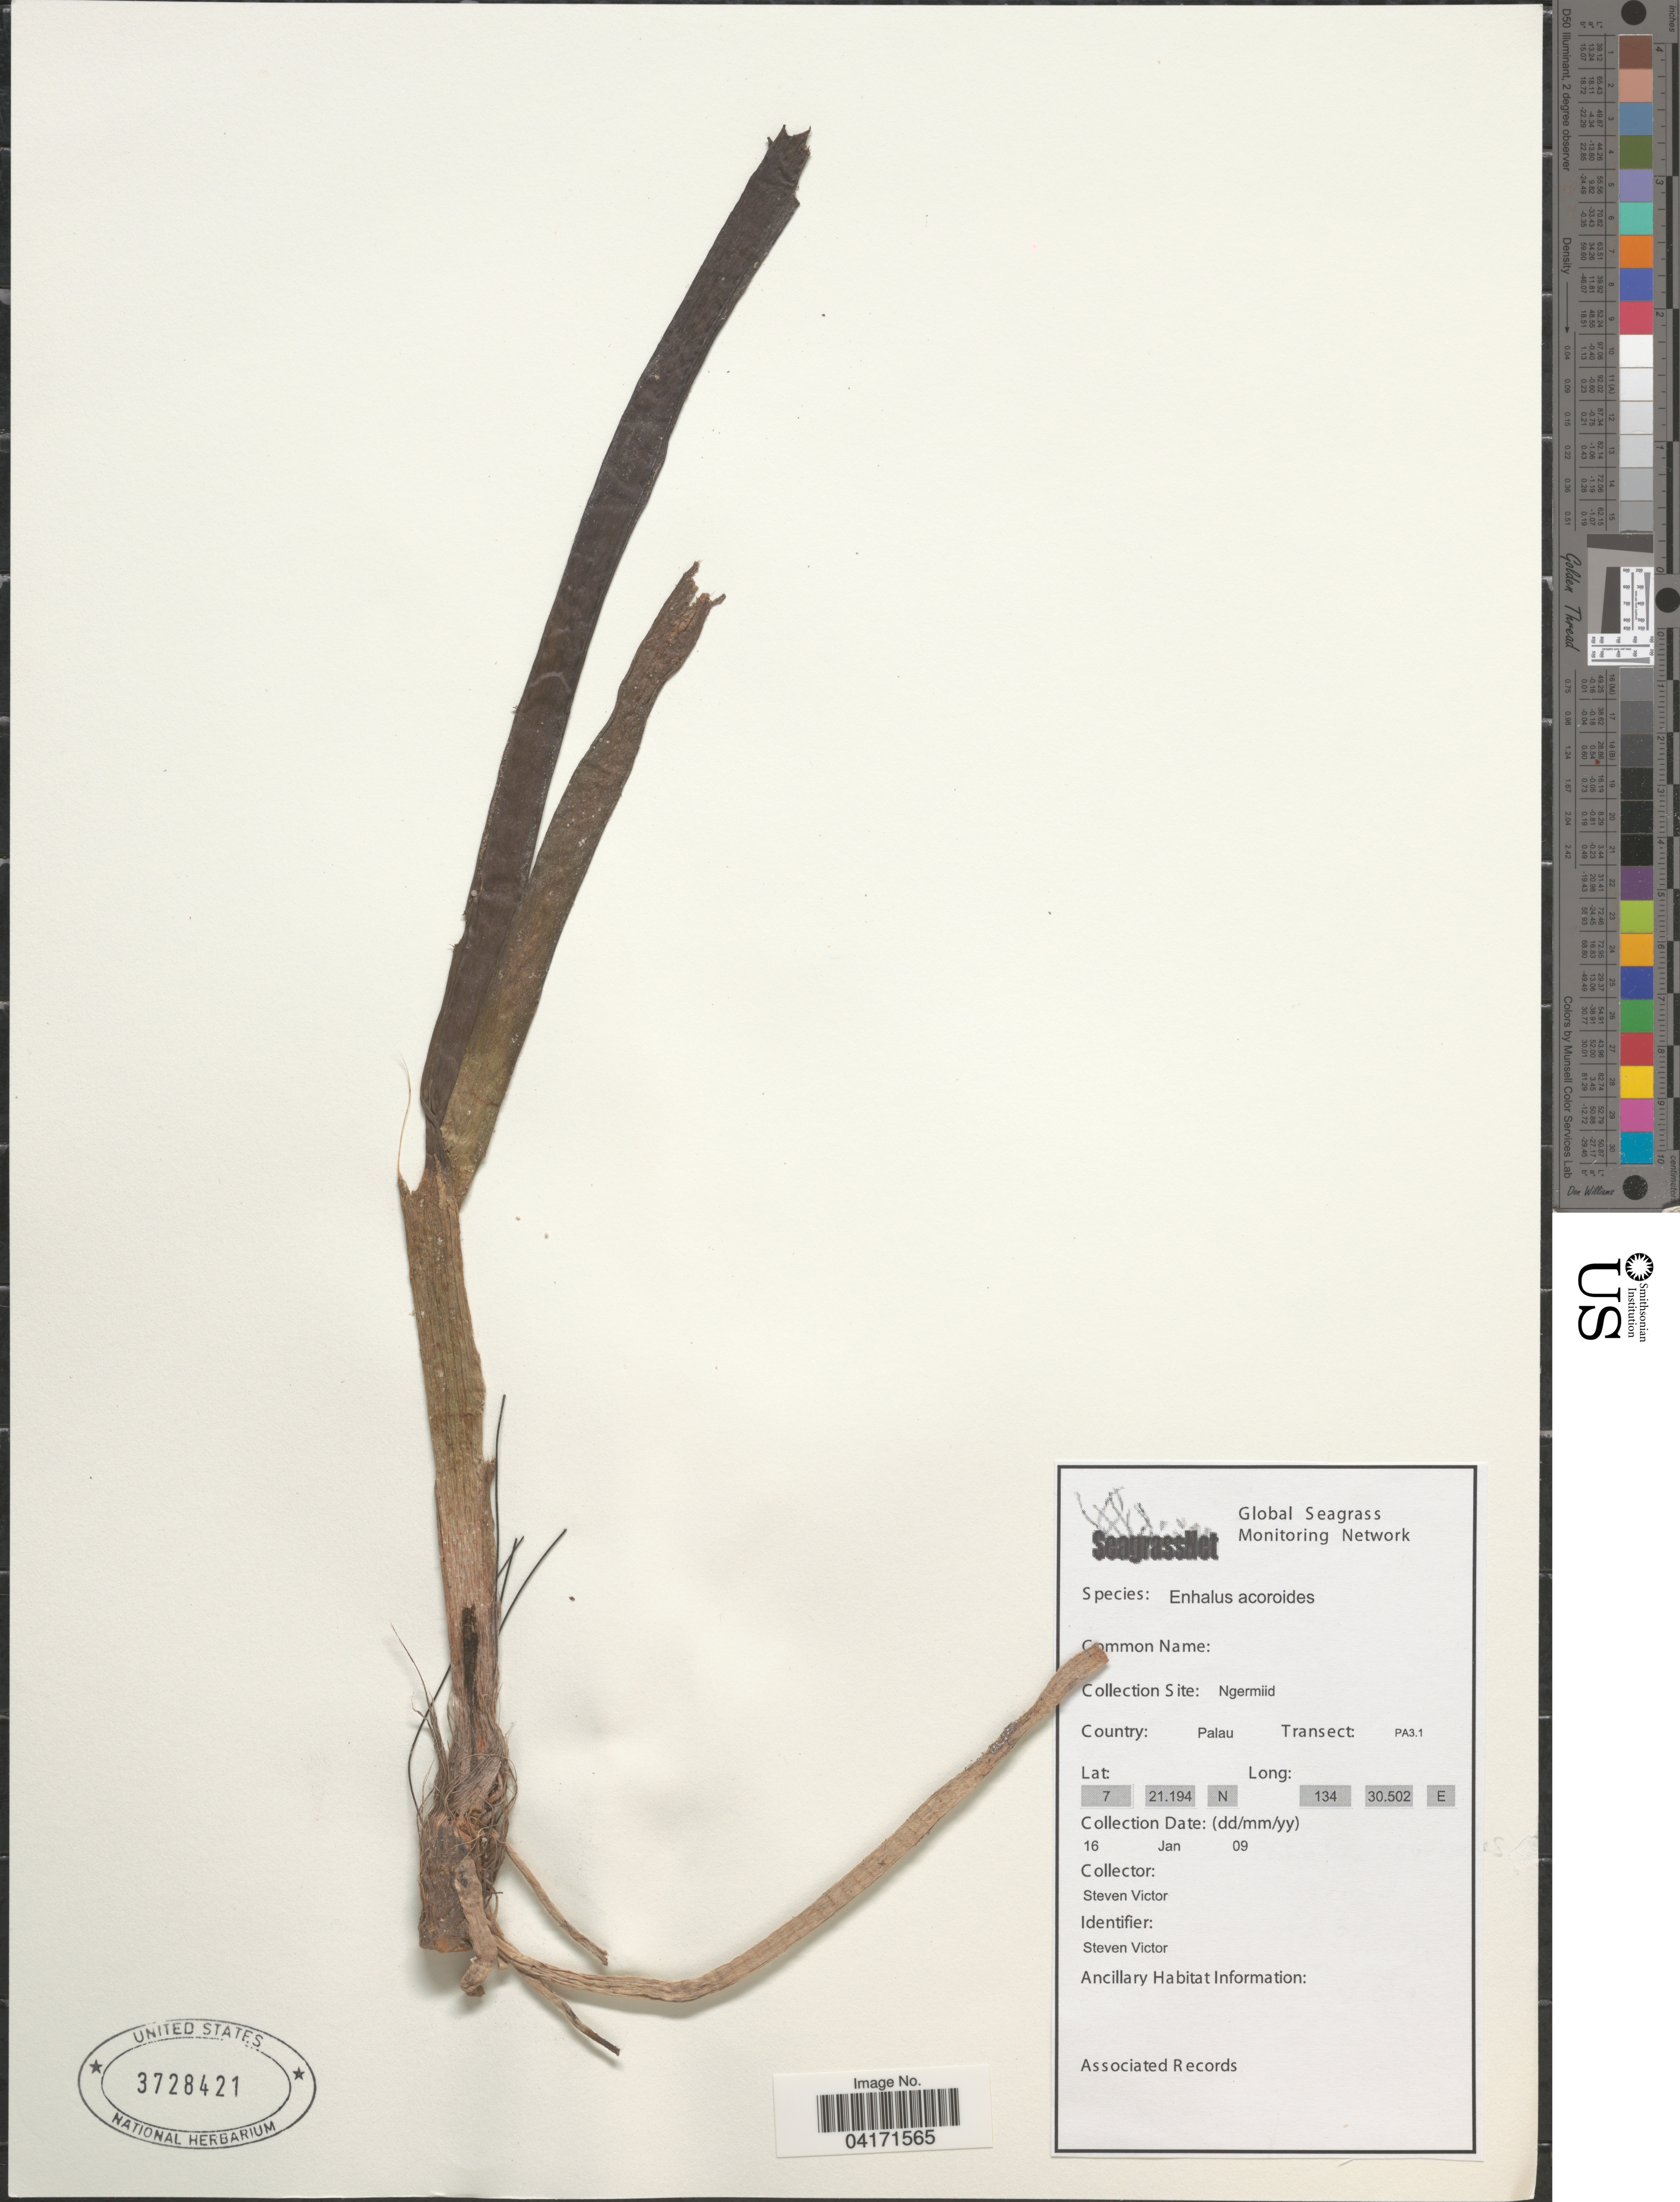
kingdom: Plantae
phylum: Tracheophyta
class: Liliopsida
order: Alismatales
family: Hydrocharitaceae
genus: Enhalus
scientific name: Enhalus acoroides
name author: (L. f.) Royle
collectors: S. Victor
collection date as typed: Transcribed d/m/y: 16/1/9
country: Palau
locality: Ngermiid. Palau. Transect: PA3.1.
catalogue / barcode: US 3728421